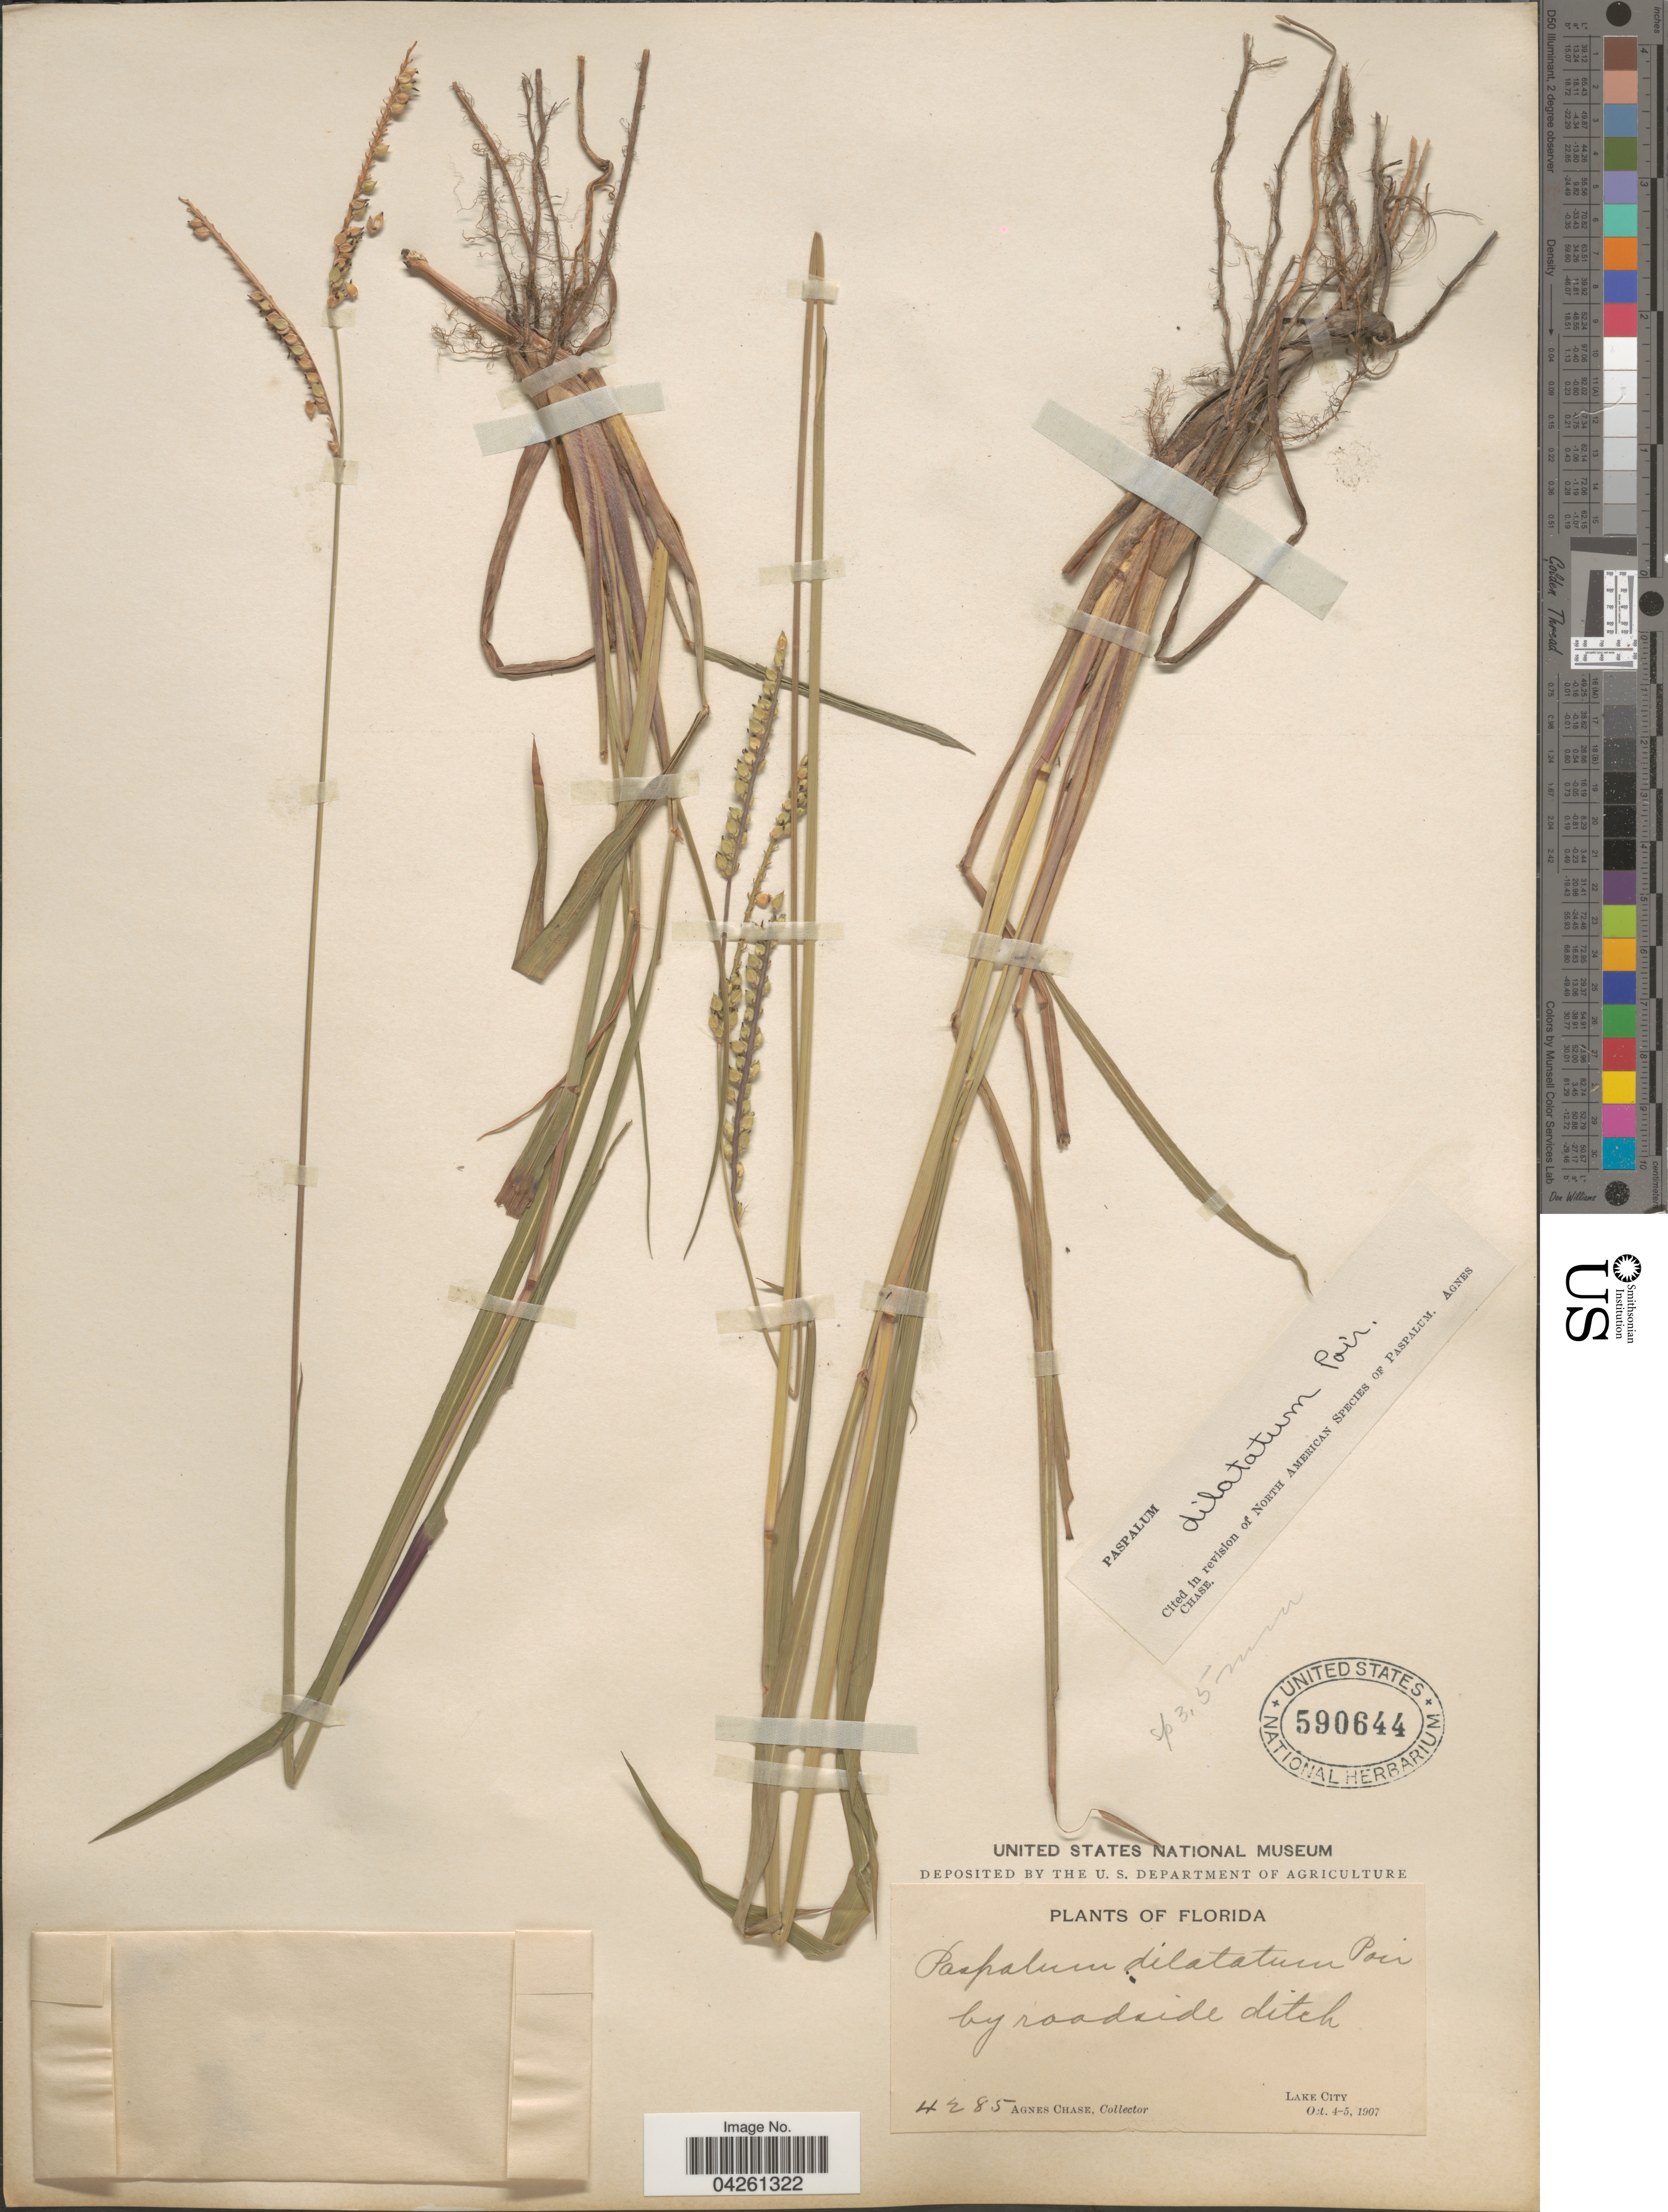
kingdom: Plantae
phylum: Tracheophyta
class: Liliopsida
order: Poales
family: Poaceae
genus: Paspalum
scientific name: Paspalum dilatatum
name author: Poir.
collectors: A. Chase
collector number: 4285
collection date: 1907-10-04/1907-10-05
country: United States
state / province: Florida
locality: By roadside ditch. Lake City.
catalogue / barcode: US 590644